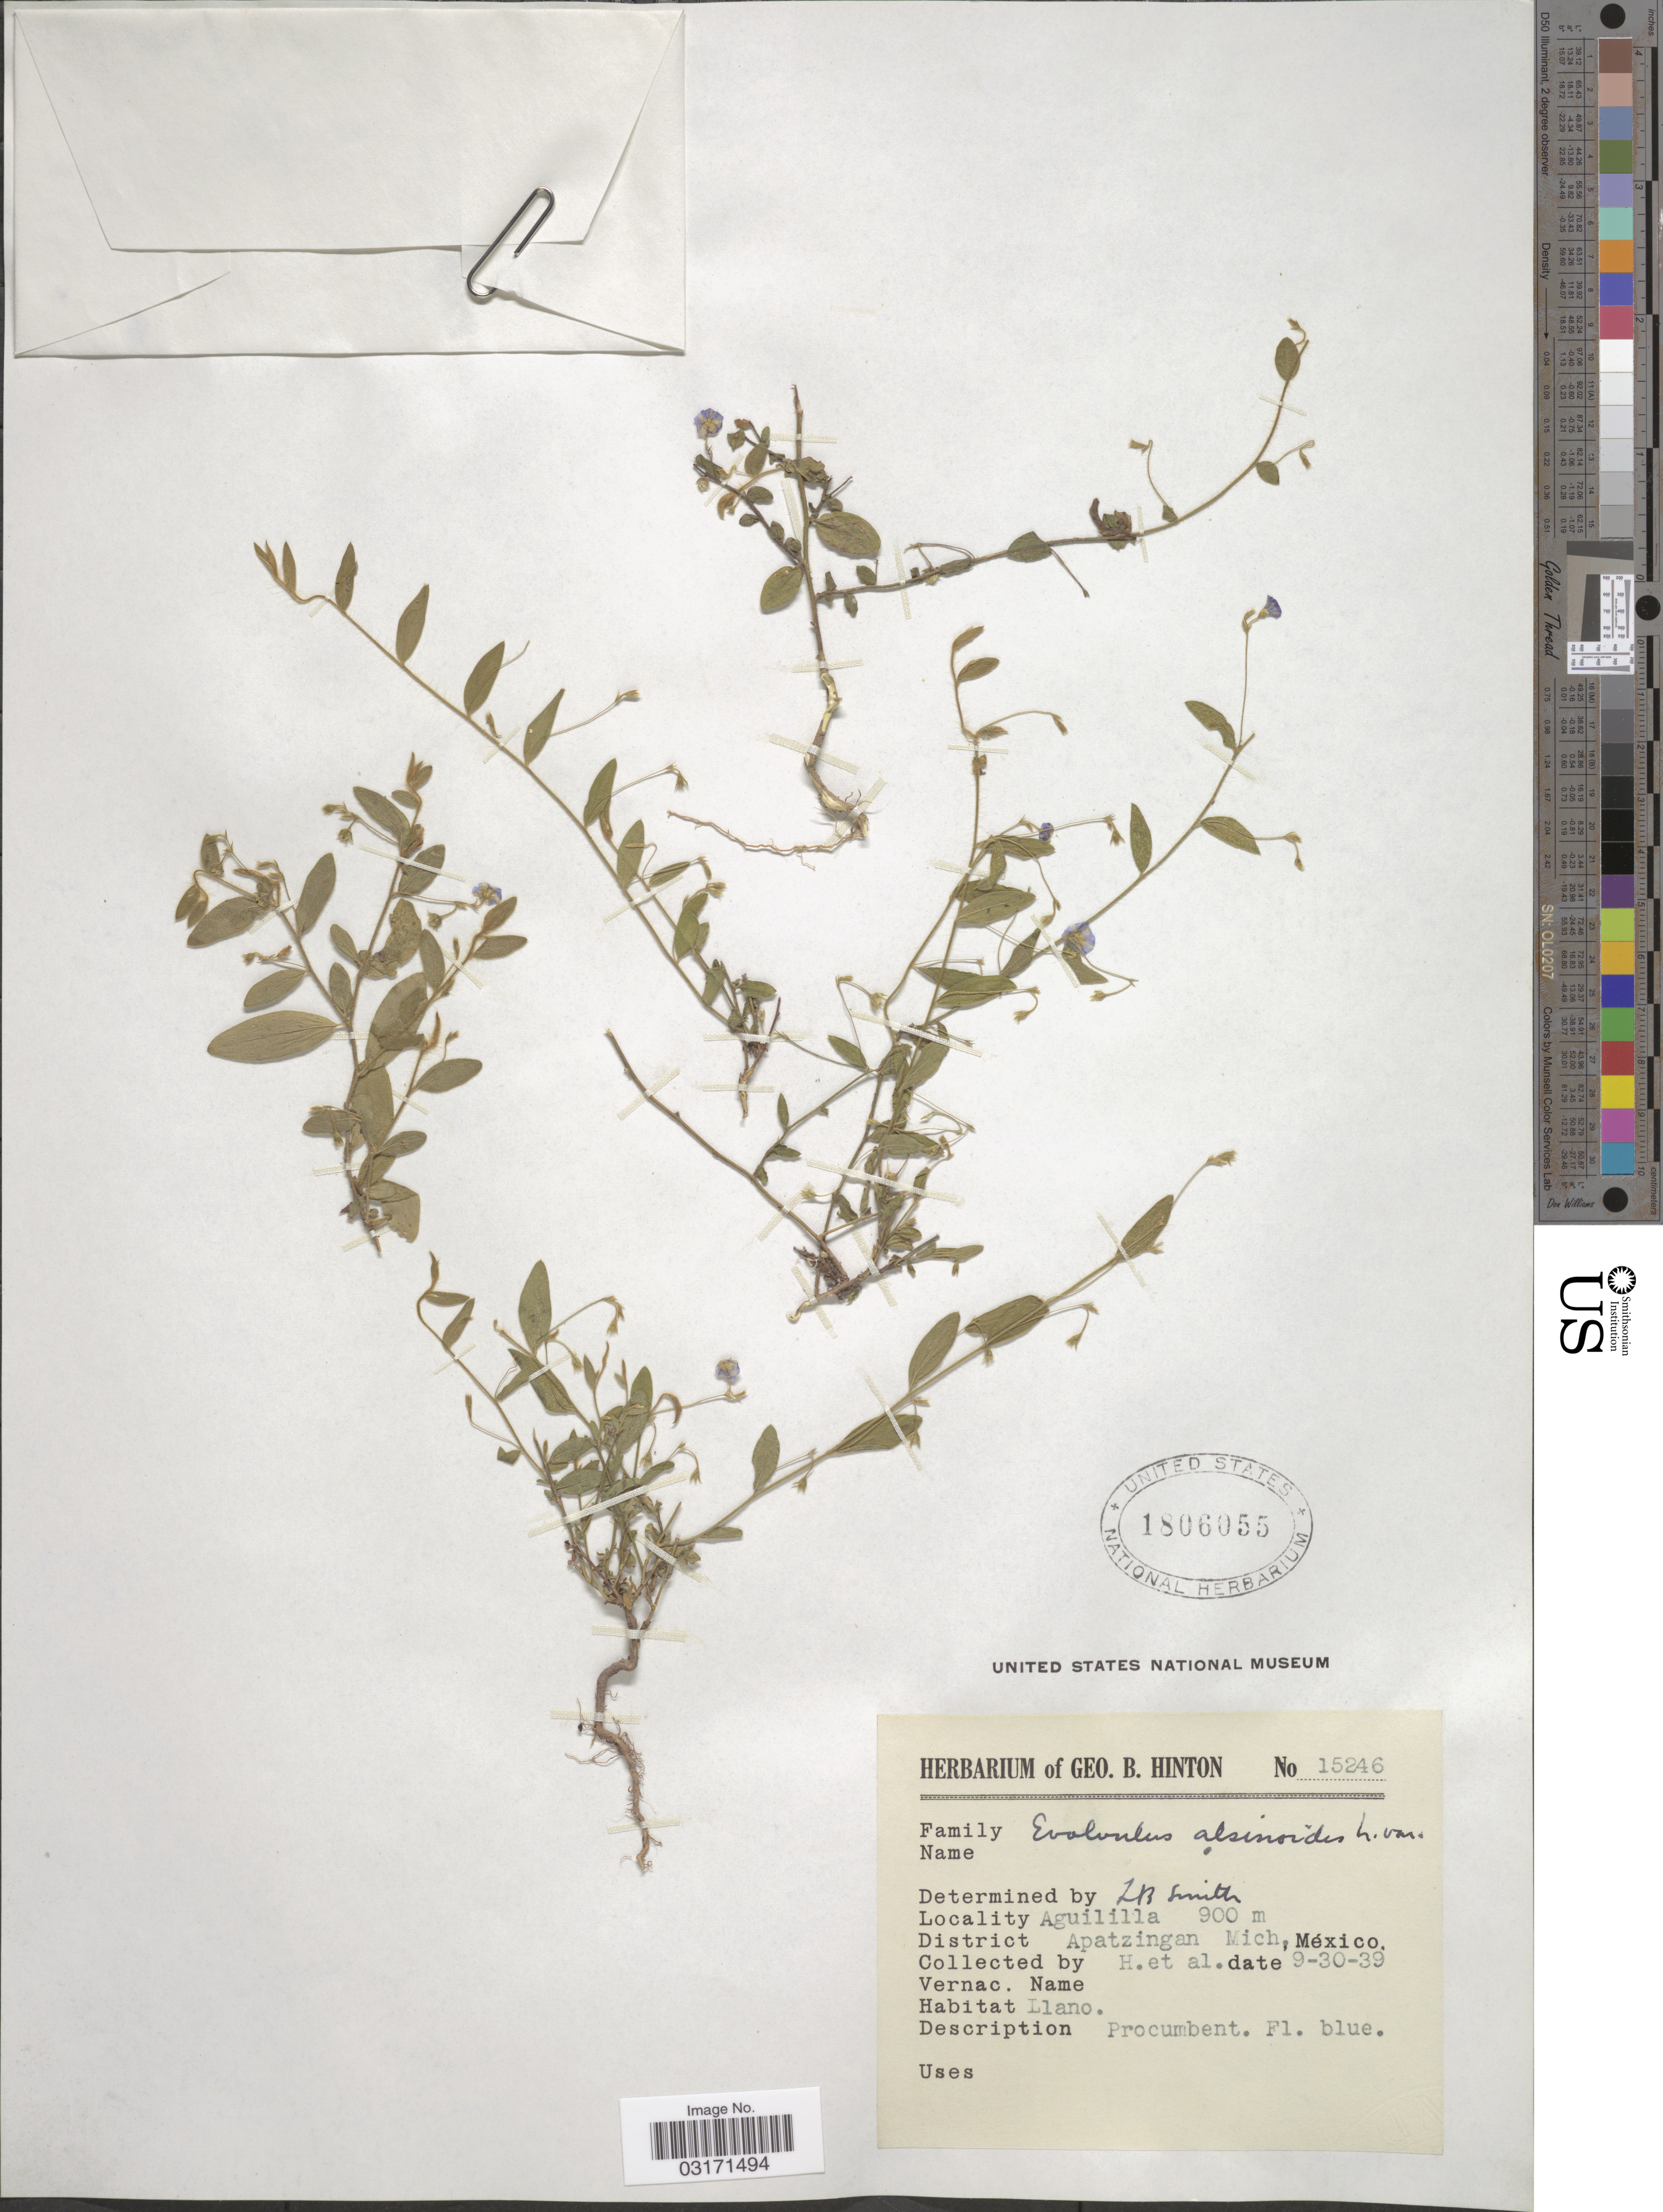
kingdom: Plantae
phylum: Tracheophyta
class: Magnoliopsida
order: Solanales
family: Convolvulaceae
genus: Evolvulus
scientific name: Evolvulus alsinoides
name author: (L.) L.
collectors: G. B. Hinton & et al.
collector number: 15246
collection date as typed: Transcribed d/m/y: 30/9/39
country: Mexico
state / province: Michoacán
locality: Aguililla, District Apatzingan, Mich., México.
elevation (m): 900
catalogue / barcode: US 1806055